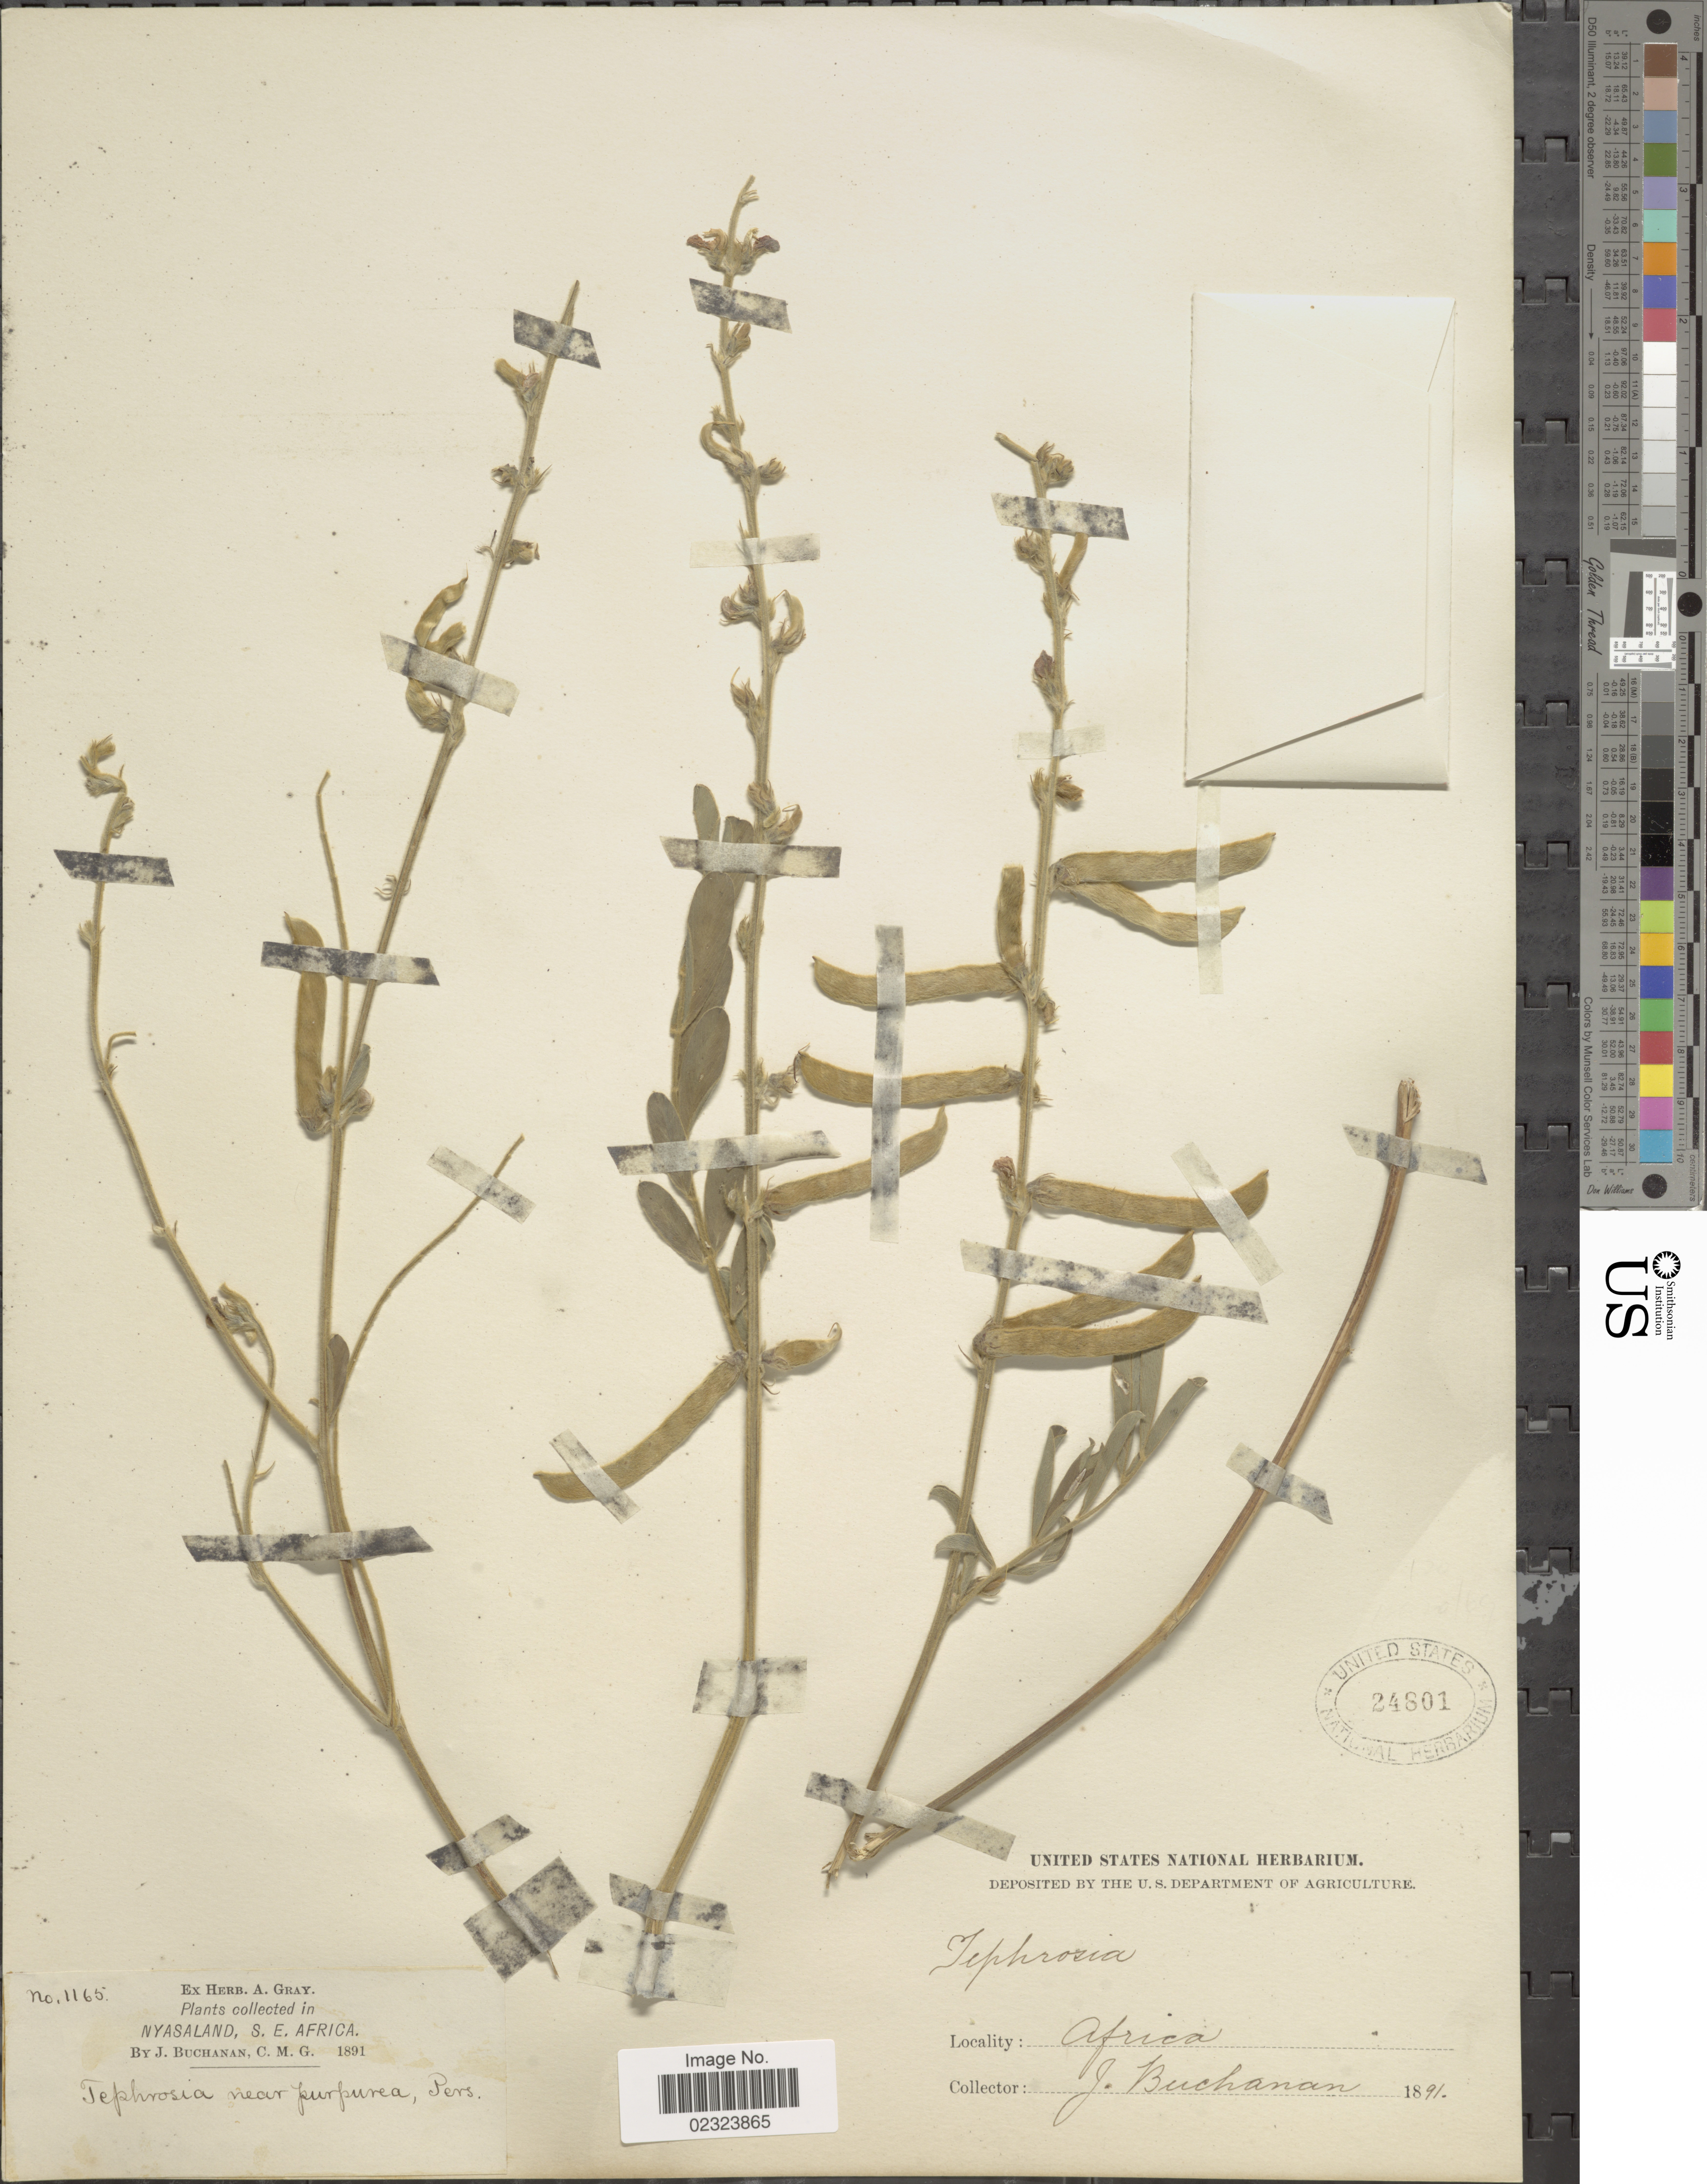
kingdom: Plantae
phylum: Tracheophyta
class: Magnoliopsida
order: Fabales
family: Fabaceae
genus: Tephrosia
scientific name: Tephrosia sp.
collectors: J. Buchanan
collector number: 1165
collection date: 1891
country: Malawi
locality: Nyasaland, S. E. Africa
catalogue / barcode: US 24801